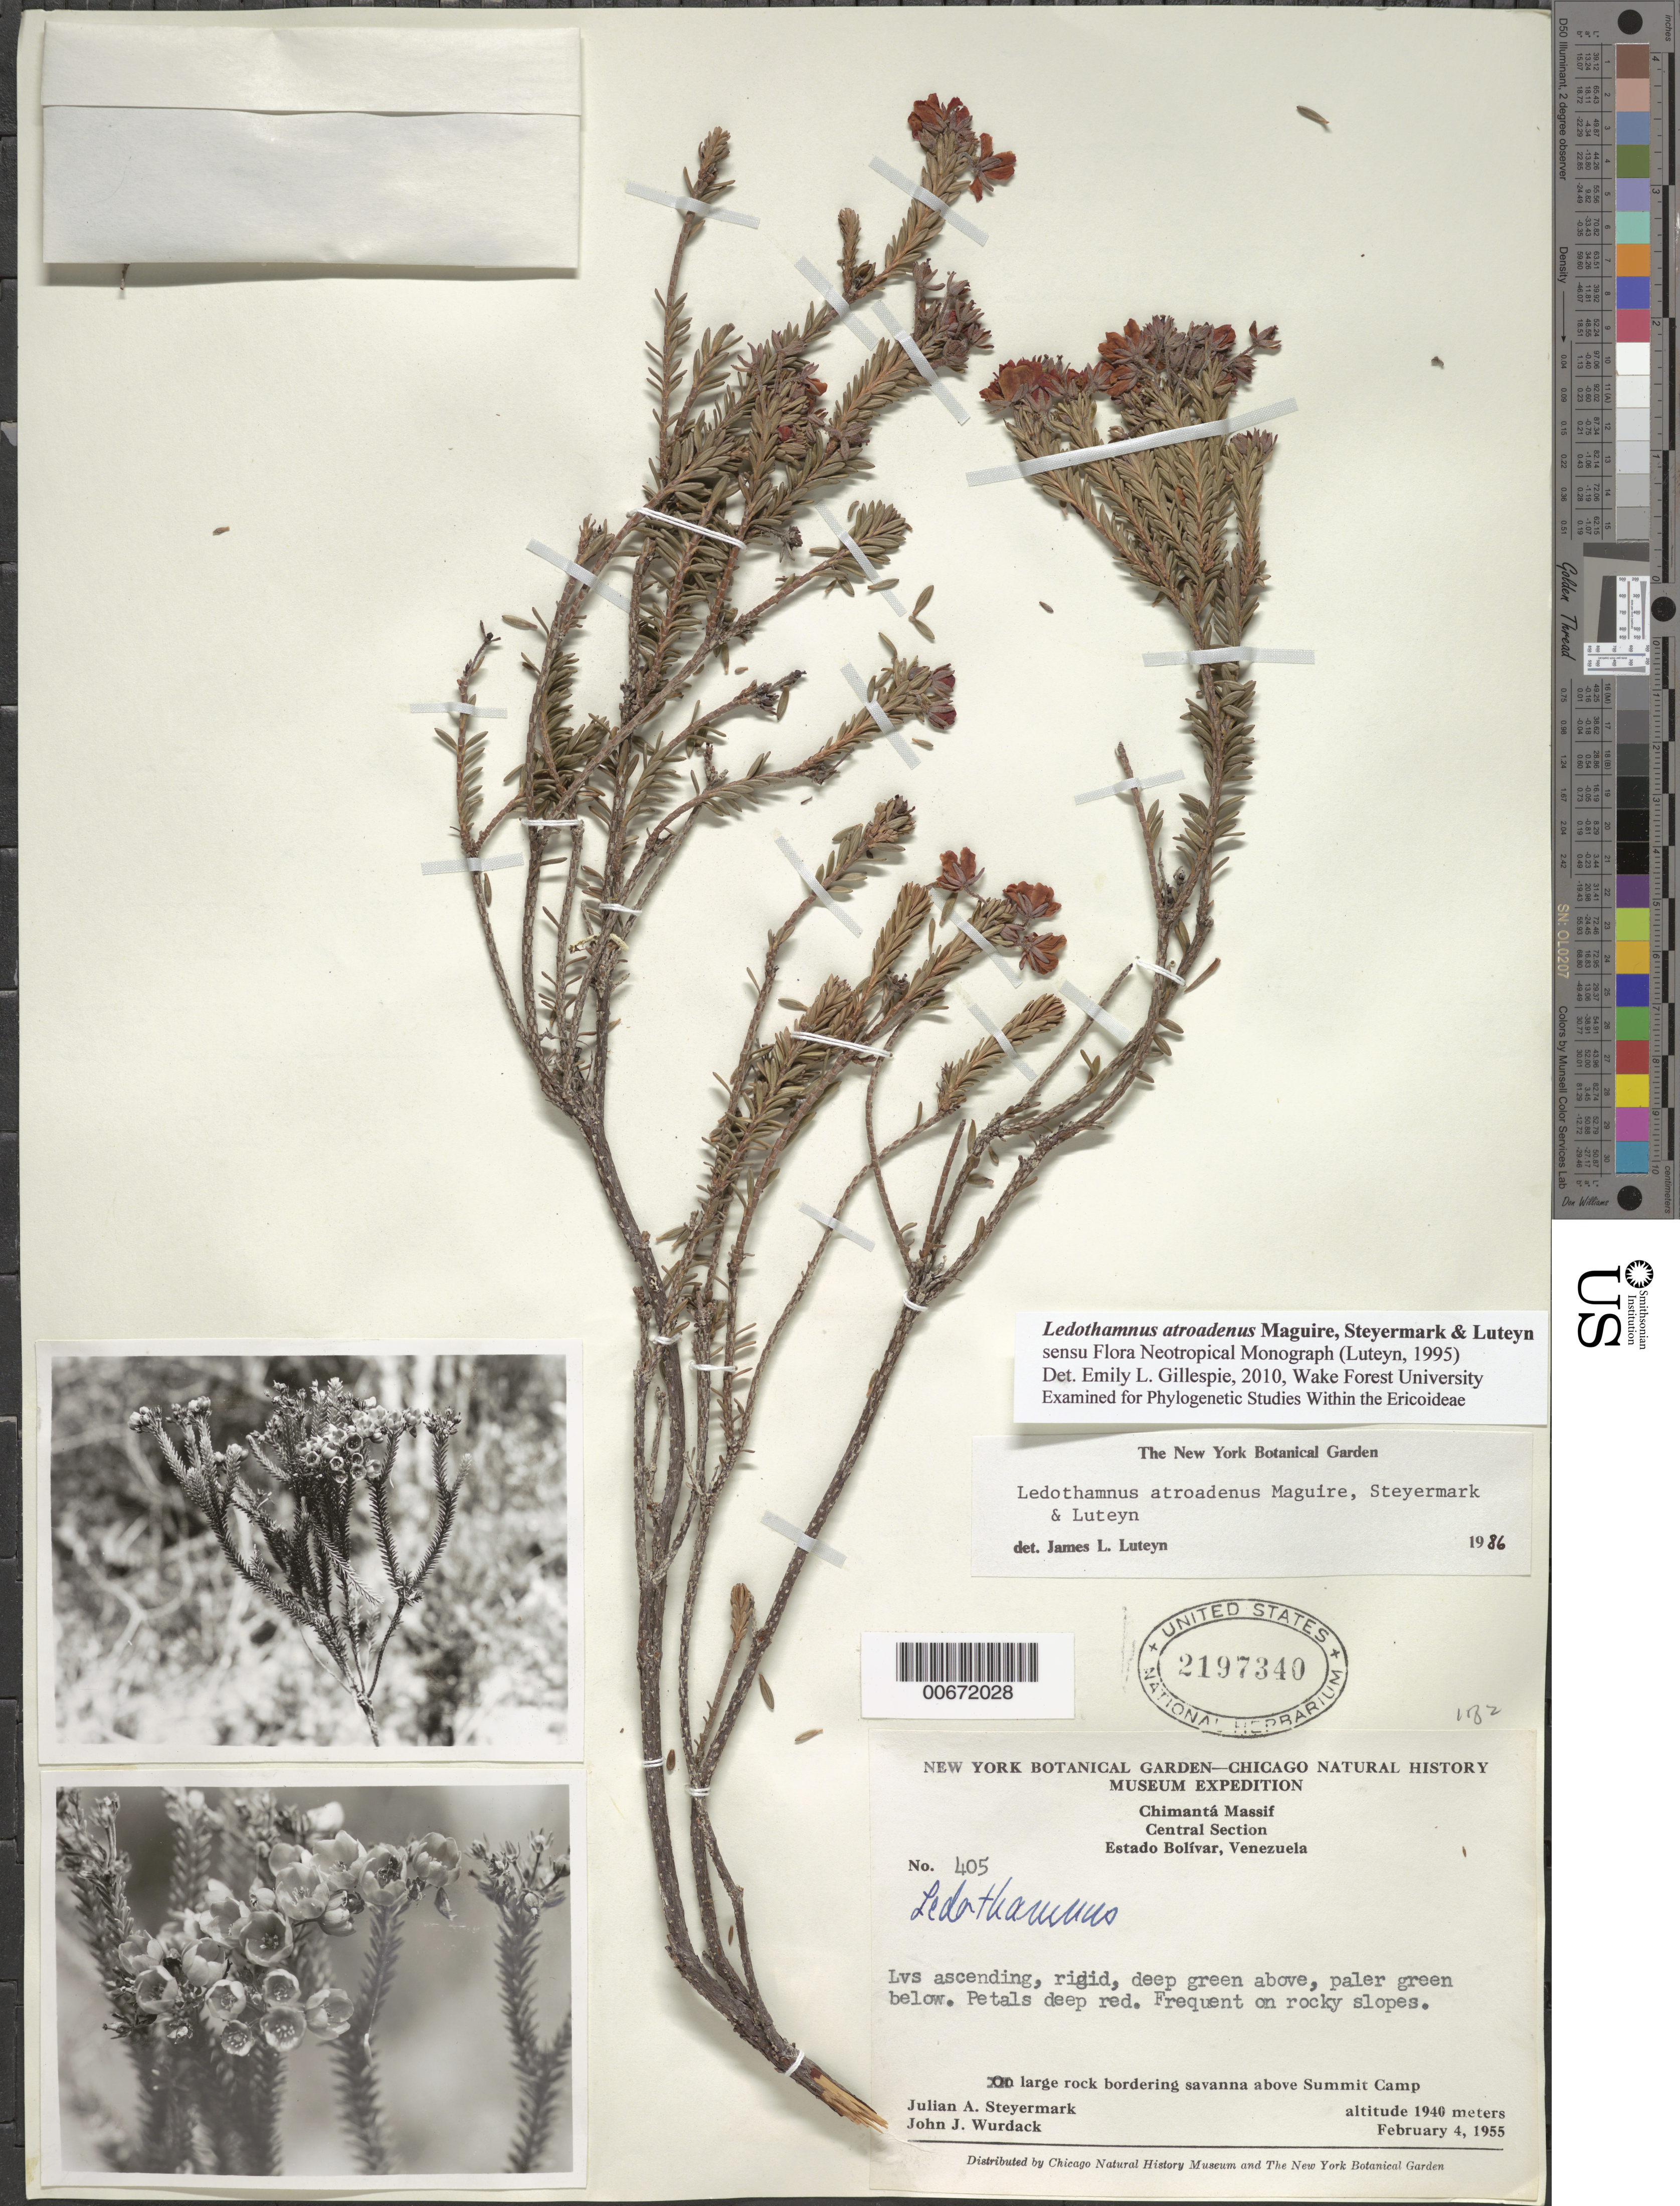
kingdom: Plantae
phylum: Tracheophyta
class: Magnoliopsida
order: Ericales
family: Ericaceae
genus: Ledothamnus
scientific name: Ledothamnus atroadenus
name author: Maguire et al.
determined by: Luteyn, J. L.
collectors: J. Steyermark & J. J. Wurdack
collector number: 55 405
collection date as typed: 4-Feb-55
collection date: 1955-02-04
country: Venezuela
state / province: Bolívar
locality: Chimantá Massif, Central Section, Summit Camp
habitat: Rocky slopes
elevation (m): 1940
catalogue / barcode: US 2197340